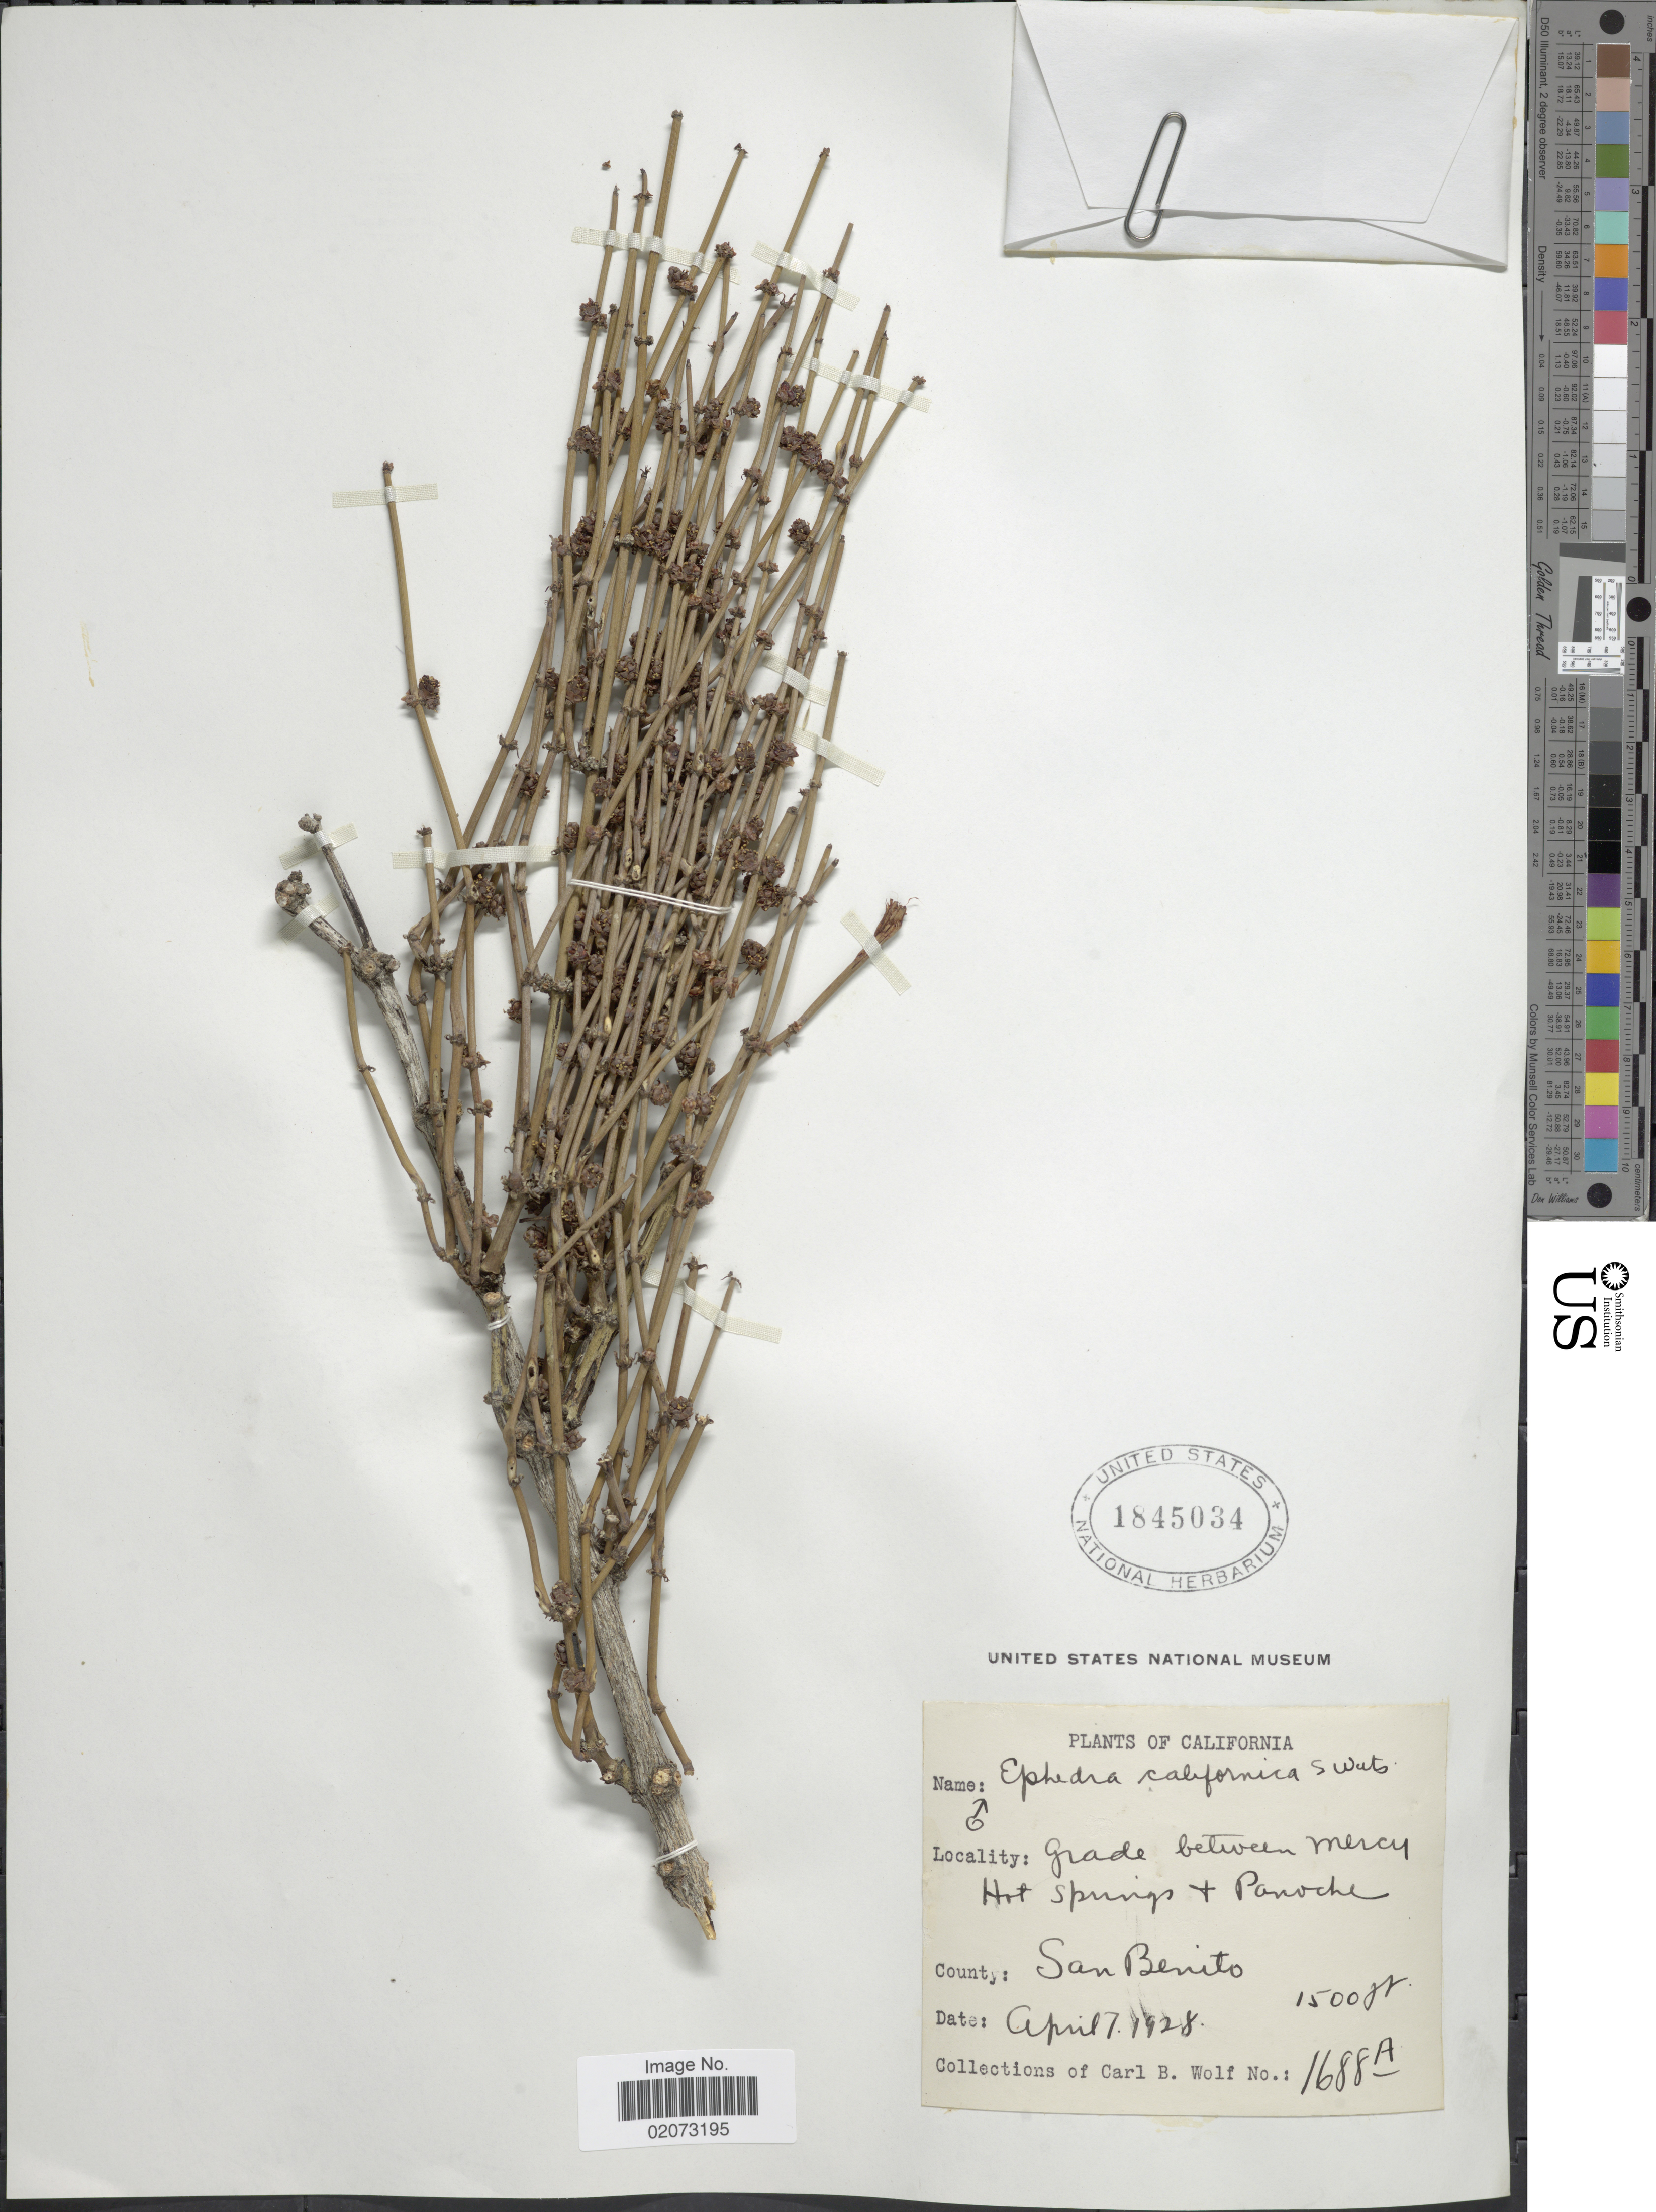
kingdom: Plantae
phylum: Tracheophyta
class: Gnetopsida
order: Ephedrales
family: Ephedraceae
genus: Ephedra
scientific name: Ephedra californica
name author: S. Watson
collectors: C. B. Wolf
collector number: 1688A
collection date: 1928-04-07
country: United States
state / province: California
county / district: San Benito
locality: Grade between Mercy Hot Springs & Panoche. County: San Benito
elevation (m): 457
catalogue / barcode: US 1845034